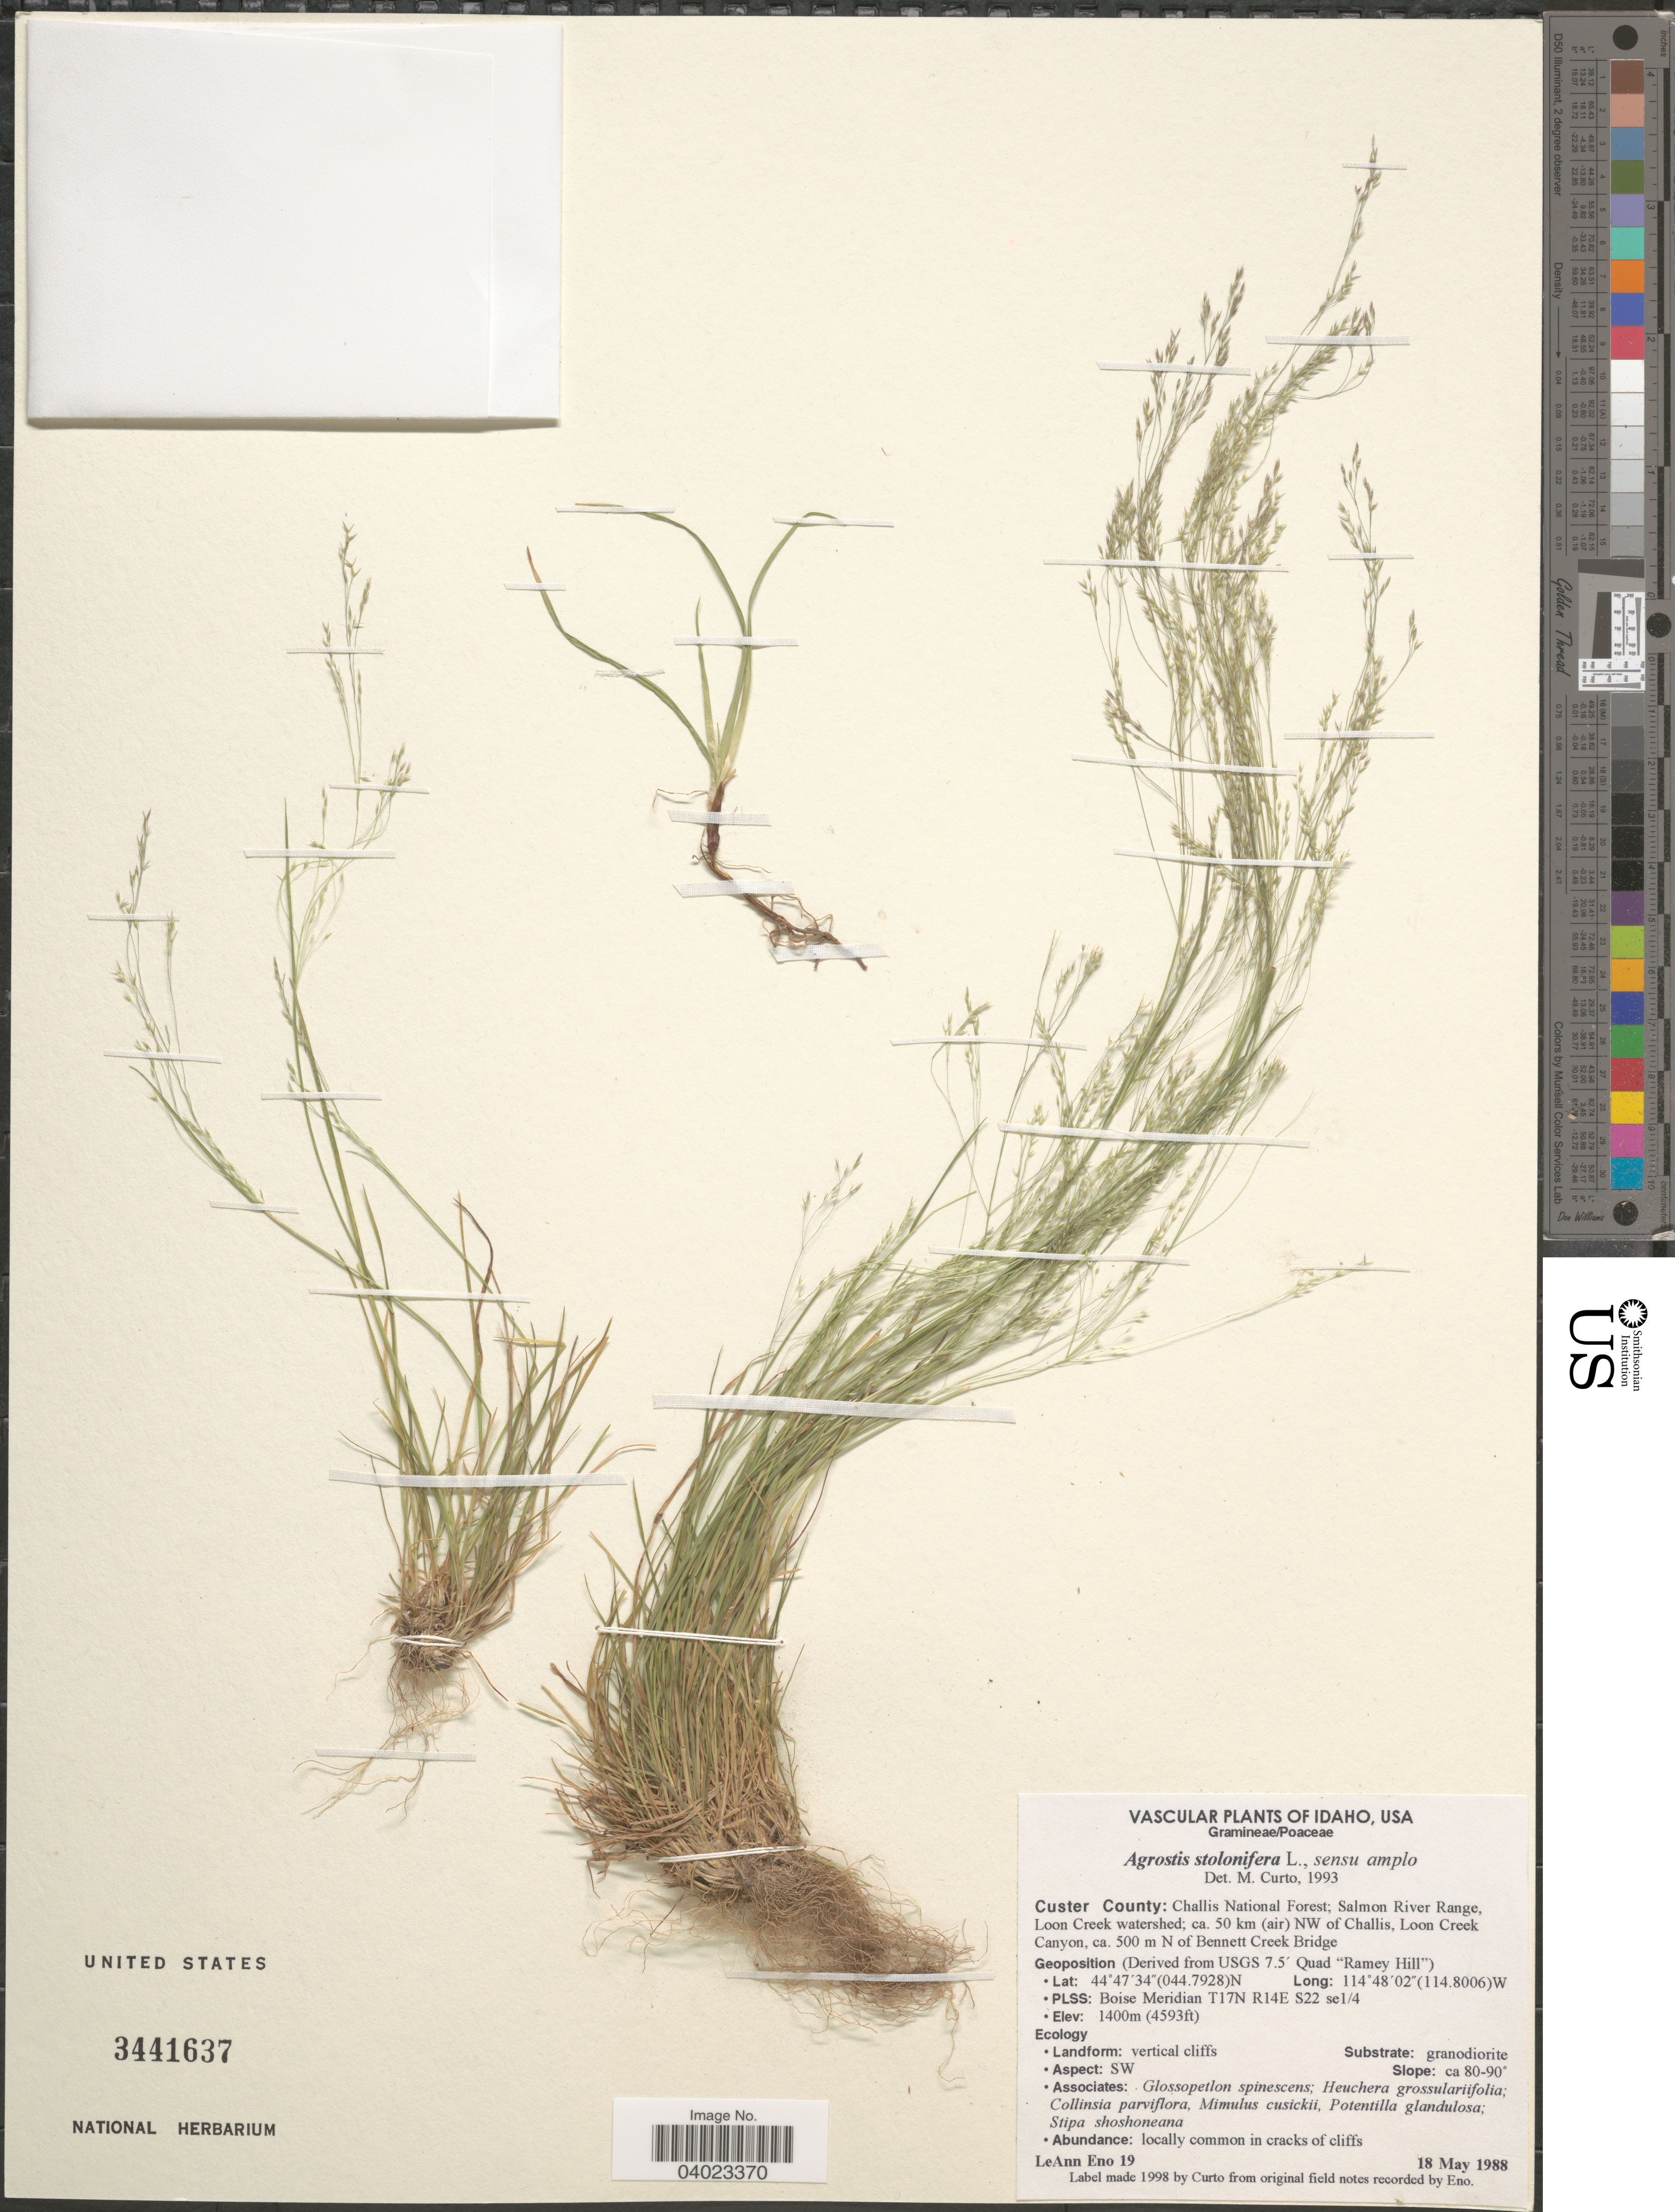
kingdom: Plantae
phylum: Tracheophyta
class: Liliopsida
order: Poales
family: Poaceae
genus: Agrostis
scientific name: Agrostis stolonifera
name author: L.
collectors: L. Eno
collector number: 19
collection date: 1988-05-18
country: United States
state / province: Idaho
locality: Custer County: Challis National Forest; Salmon River Range, Loon Creek watershed; ca. 50 km (air) NW of Challis, Loon Creek Canyon, ca. 500 m N of Bennett Creek Bridge. Geoposition (Derived from USGS 7.5' Quad "Ramey Hill"). PLSS: Boise Meridian T17N R14E S22 se1/4. Aspect: SW.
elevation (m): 1400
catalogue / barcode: US 3441637